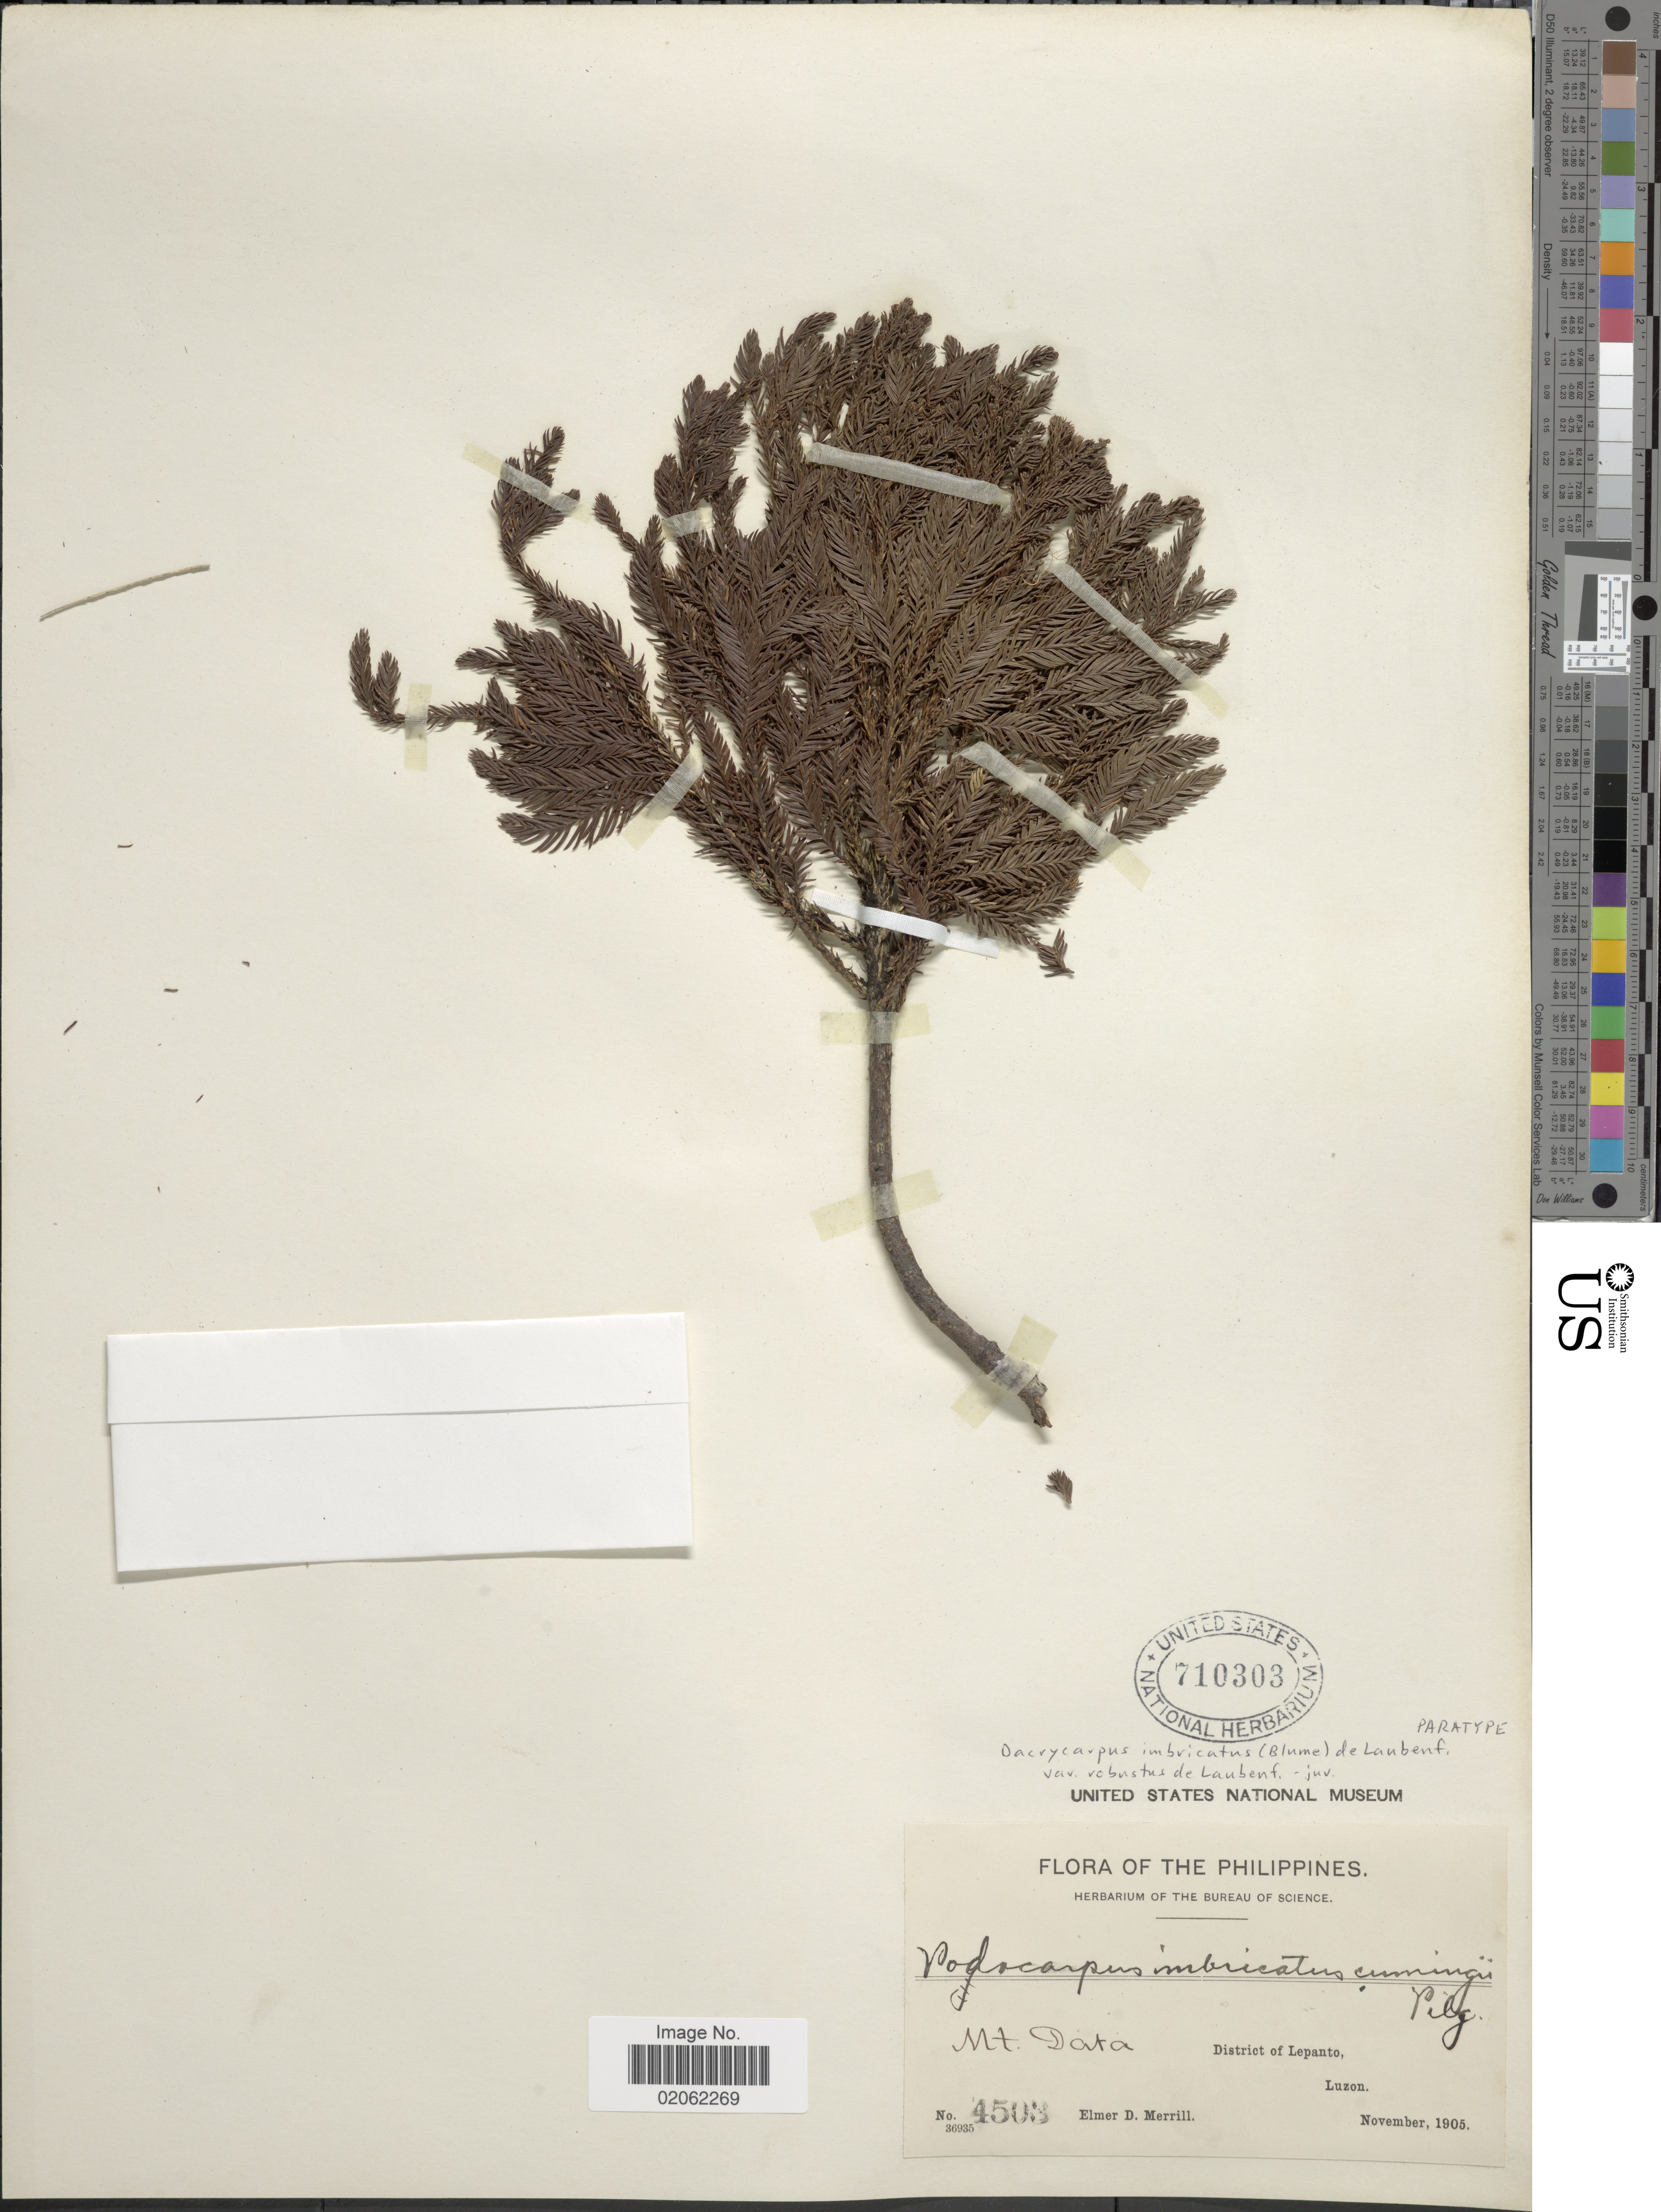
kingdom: Plantae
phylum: Tracheophyta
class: Pinopsida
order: Pinales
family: Podocarpaceae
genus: Dacrycarpus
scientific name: Dacrycarpus imbricatus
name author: (Blume) de Laub.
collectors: E. D. Merrill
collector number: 4503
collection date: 1905-11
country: Philippines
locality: Mt Data, District of Lepanto, Luzon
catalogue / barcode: US 710303